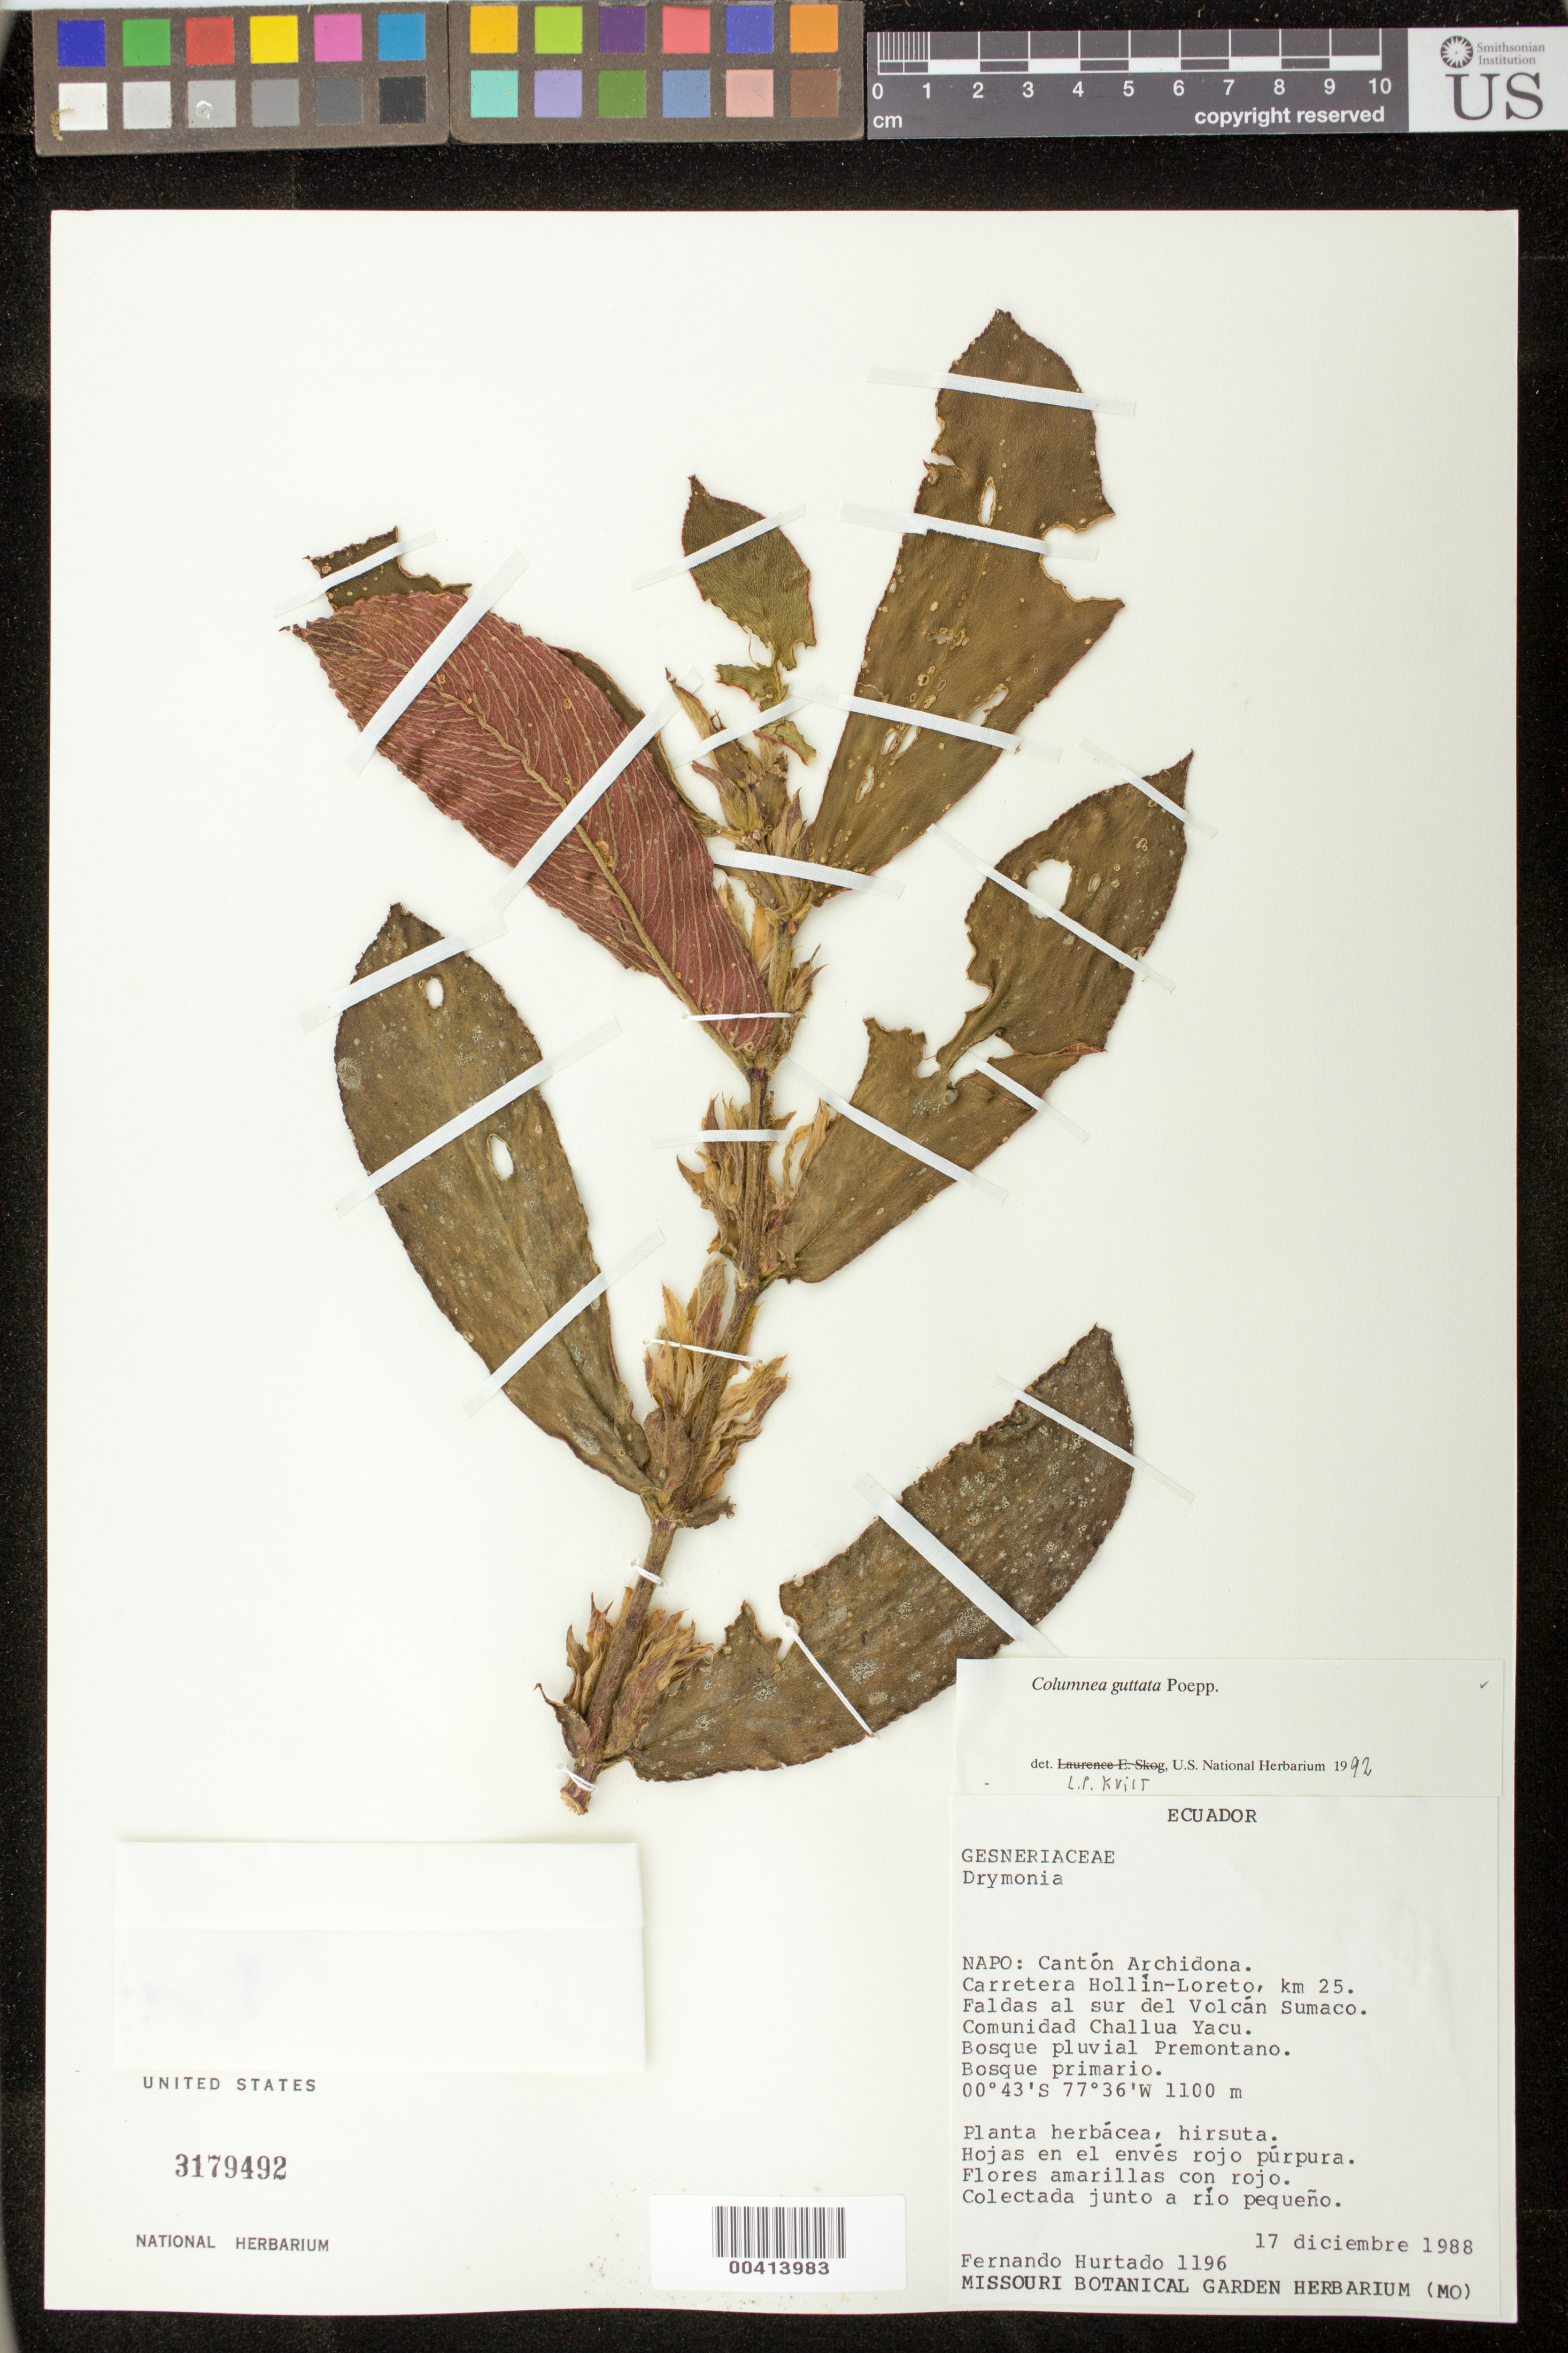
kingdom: Plantae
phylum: Tracheophyta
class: Magnoliopsida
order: Lamiales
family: Gesneriaceae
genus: Columnea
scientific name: Columnea guttata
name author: Poepp.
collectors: F. Hurtado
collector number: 1196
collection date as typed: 17 Dec 1988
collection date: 1988-12-17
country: Ecuador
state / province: Napo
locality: Archidona Canton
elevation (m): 1100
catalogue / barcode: US 3179492